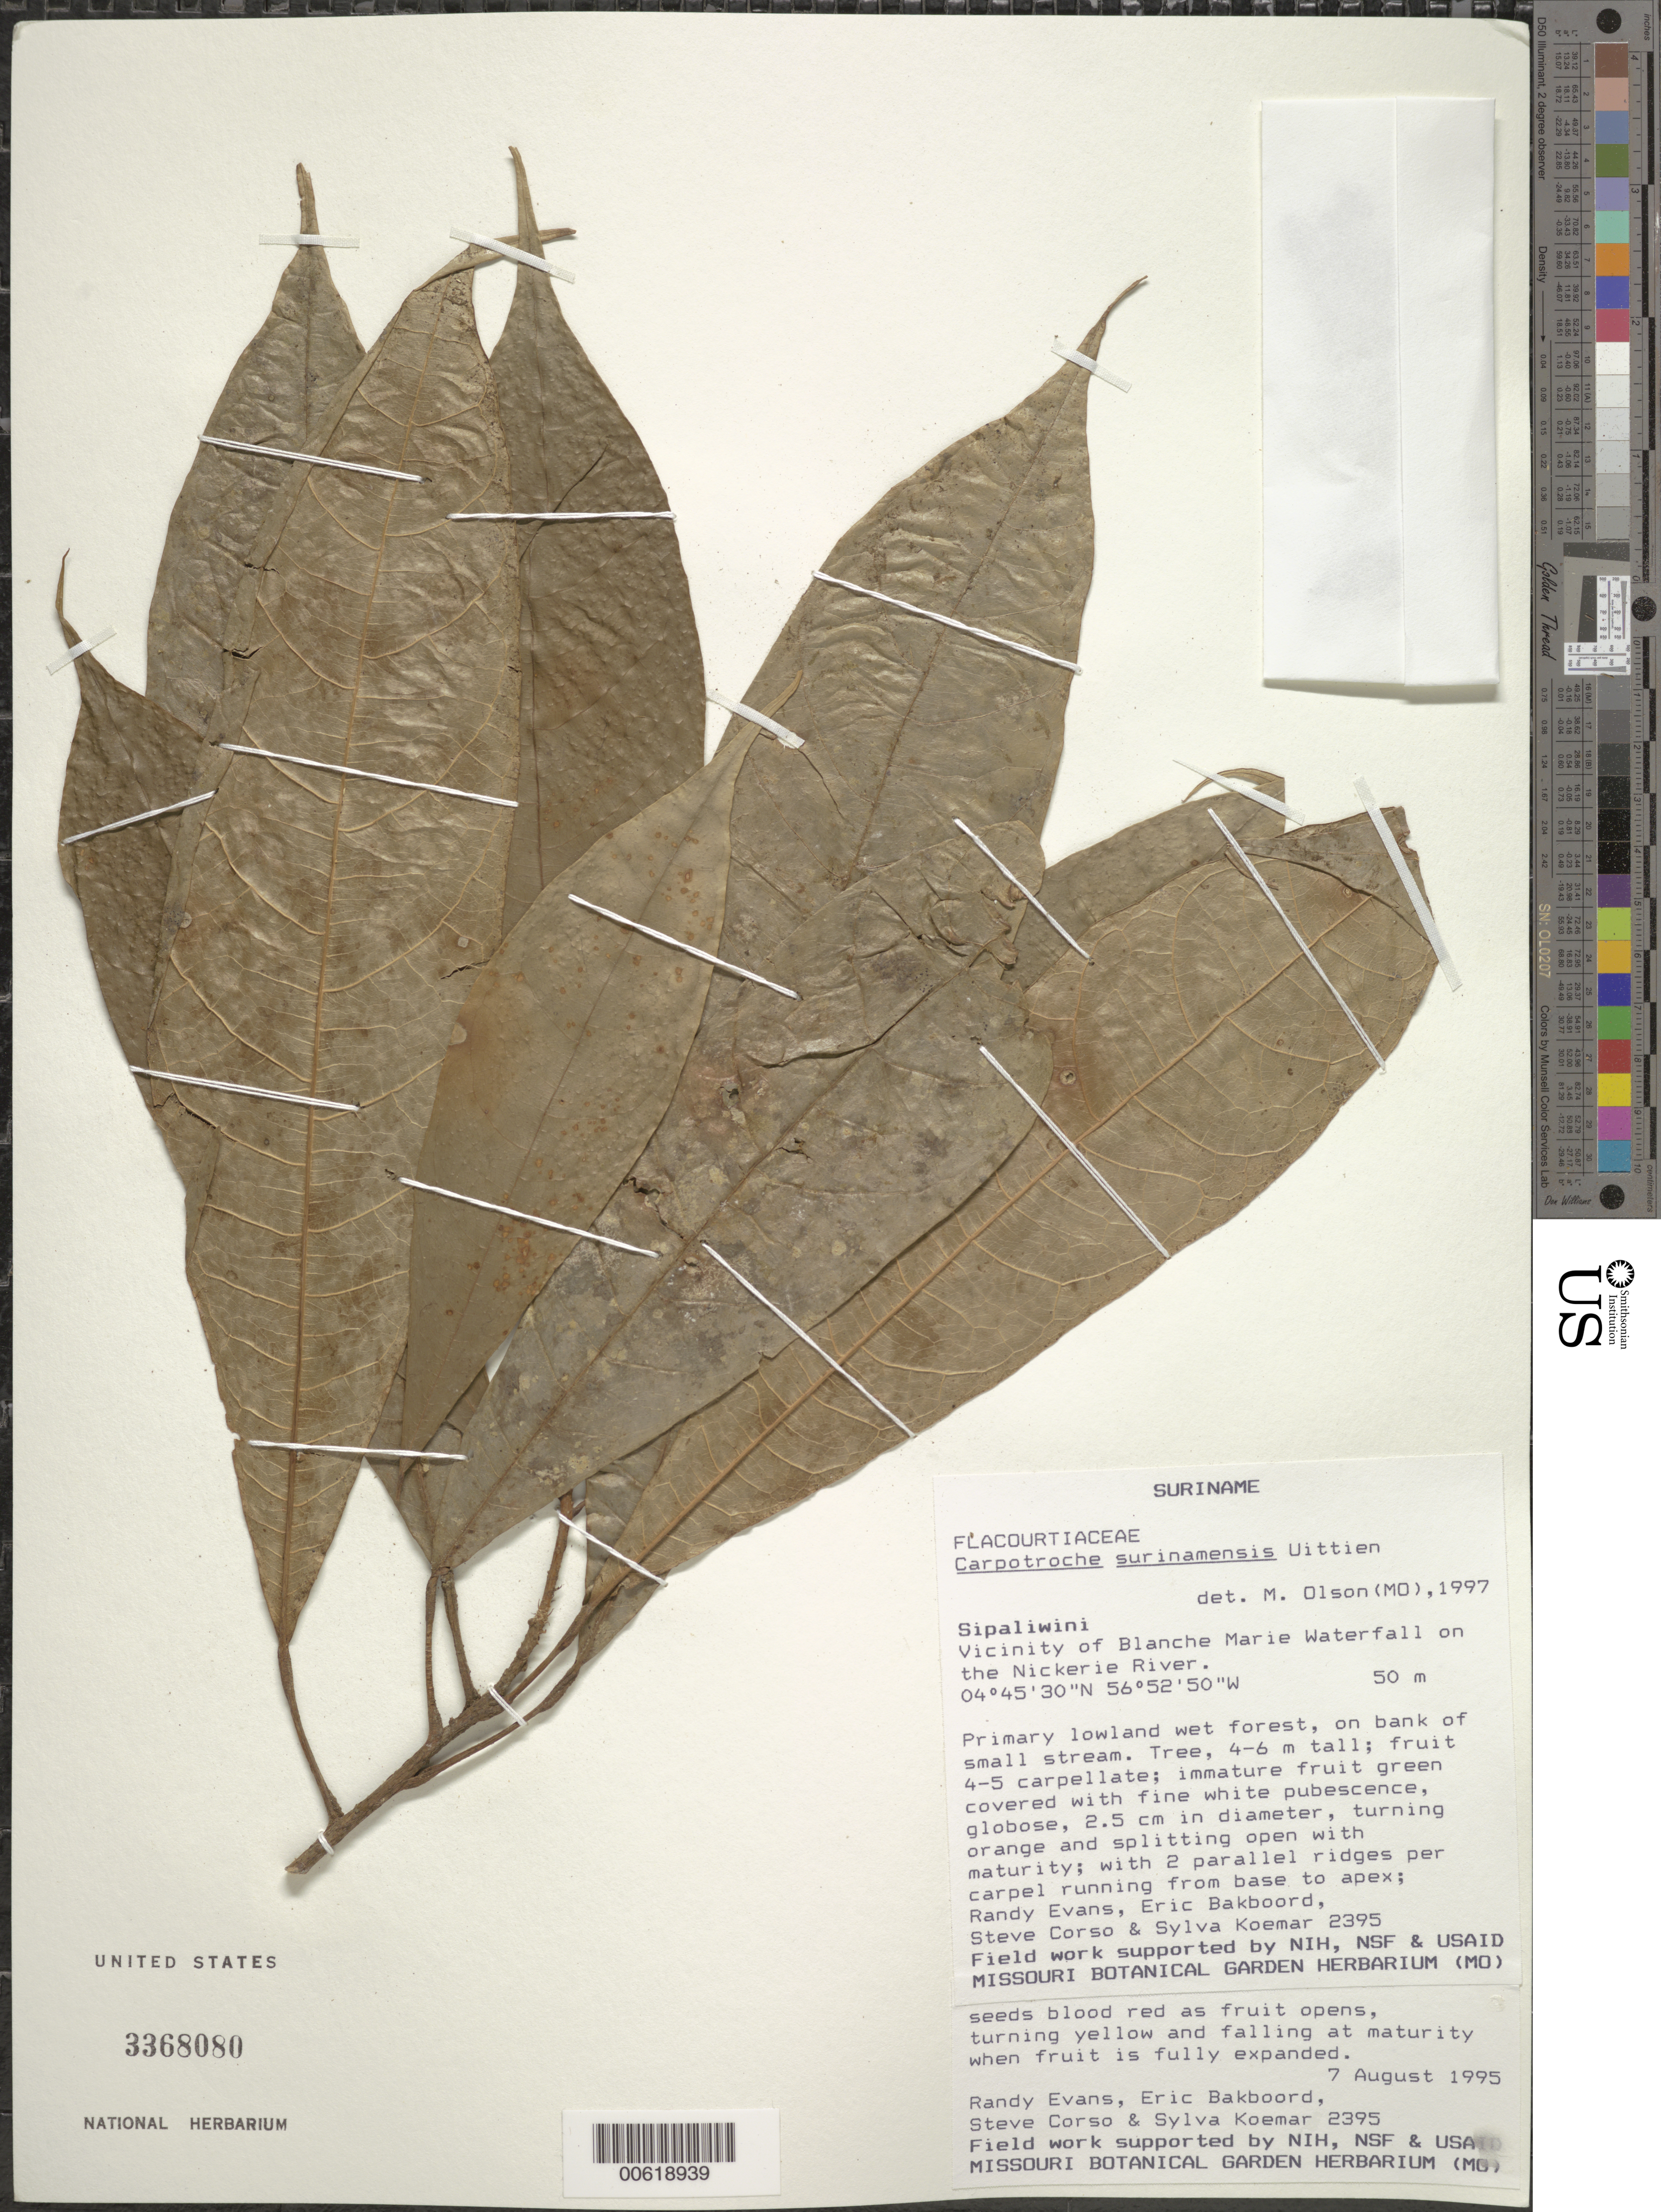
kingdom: Plantae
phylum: Tracheophyta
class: Magnoliopsida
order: Malpighiales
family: Achariaceae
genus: Carpotroche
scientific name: Carpotroche surinamensis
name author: Uittien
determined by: Olson, M.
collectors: R. Evans, E. Bakboord, S. Corso & S. Koemar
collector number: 2395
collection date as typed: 7-Aug-95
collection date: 1995-08-07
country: Suriname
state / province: Sipaliwini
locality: Blanche Marie Waterfall, vic., on Nickerie R.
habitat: Primary lowland wet forest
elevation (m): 50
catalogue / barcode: US 3368080